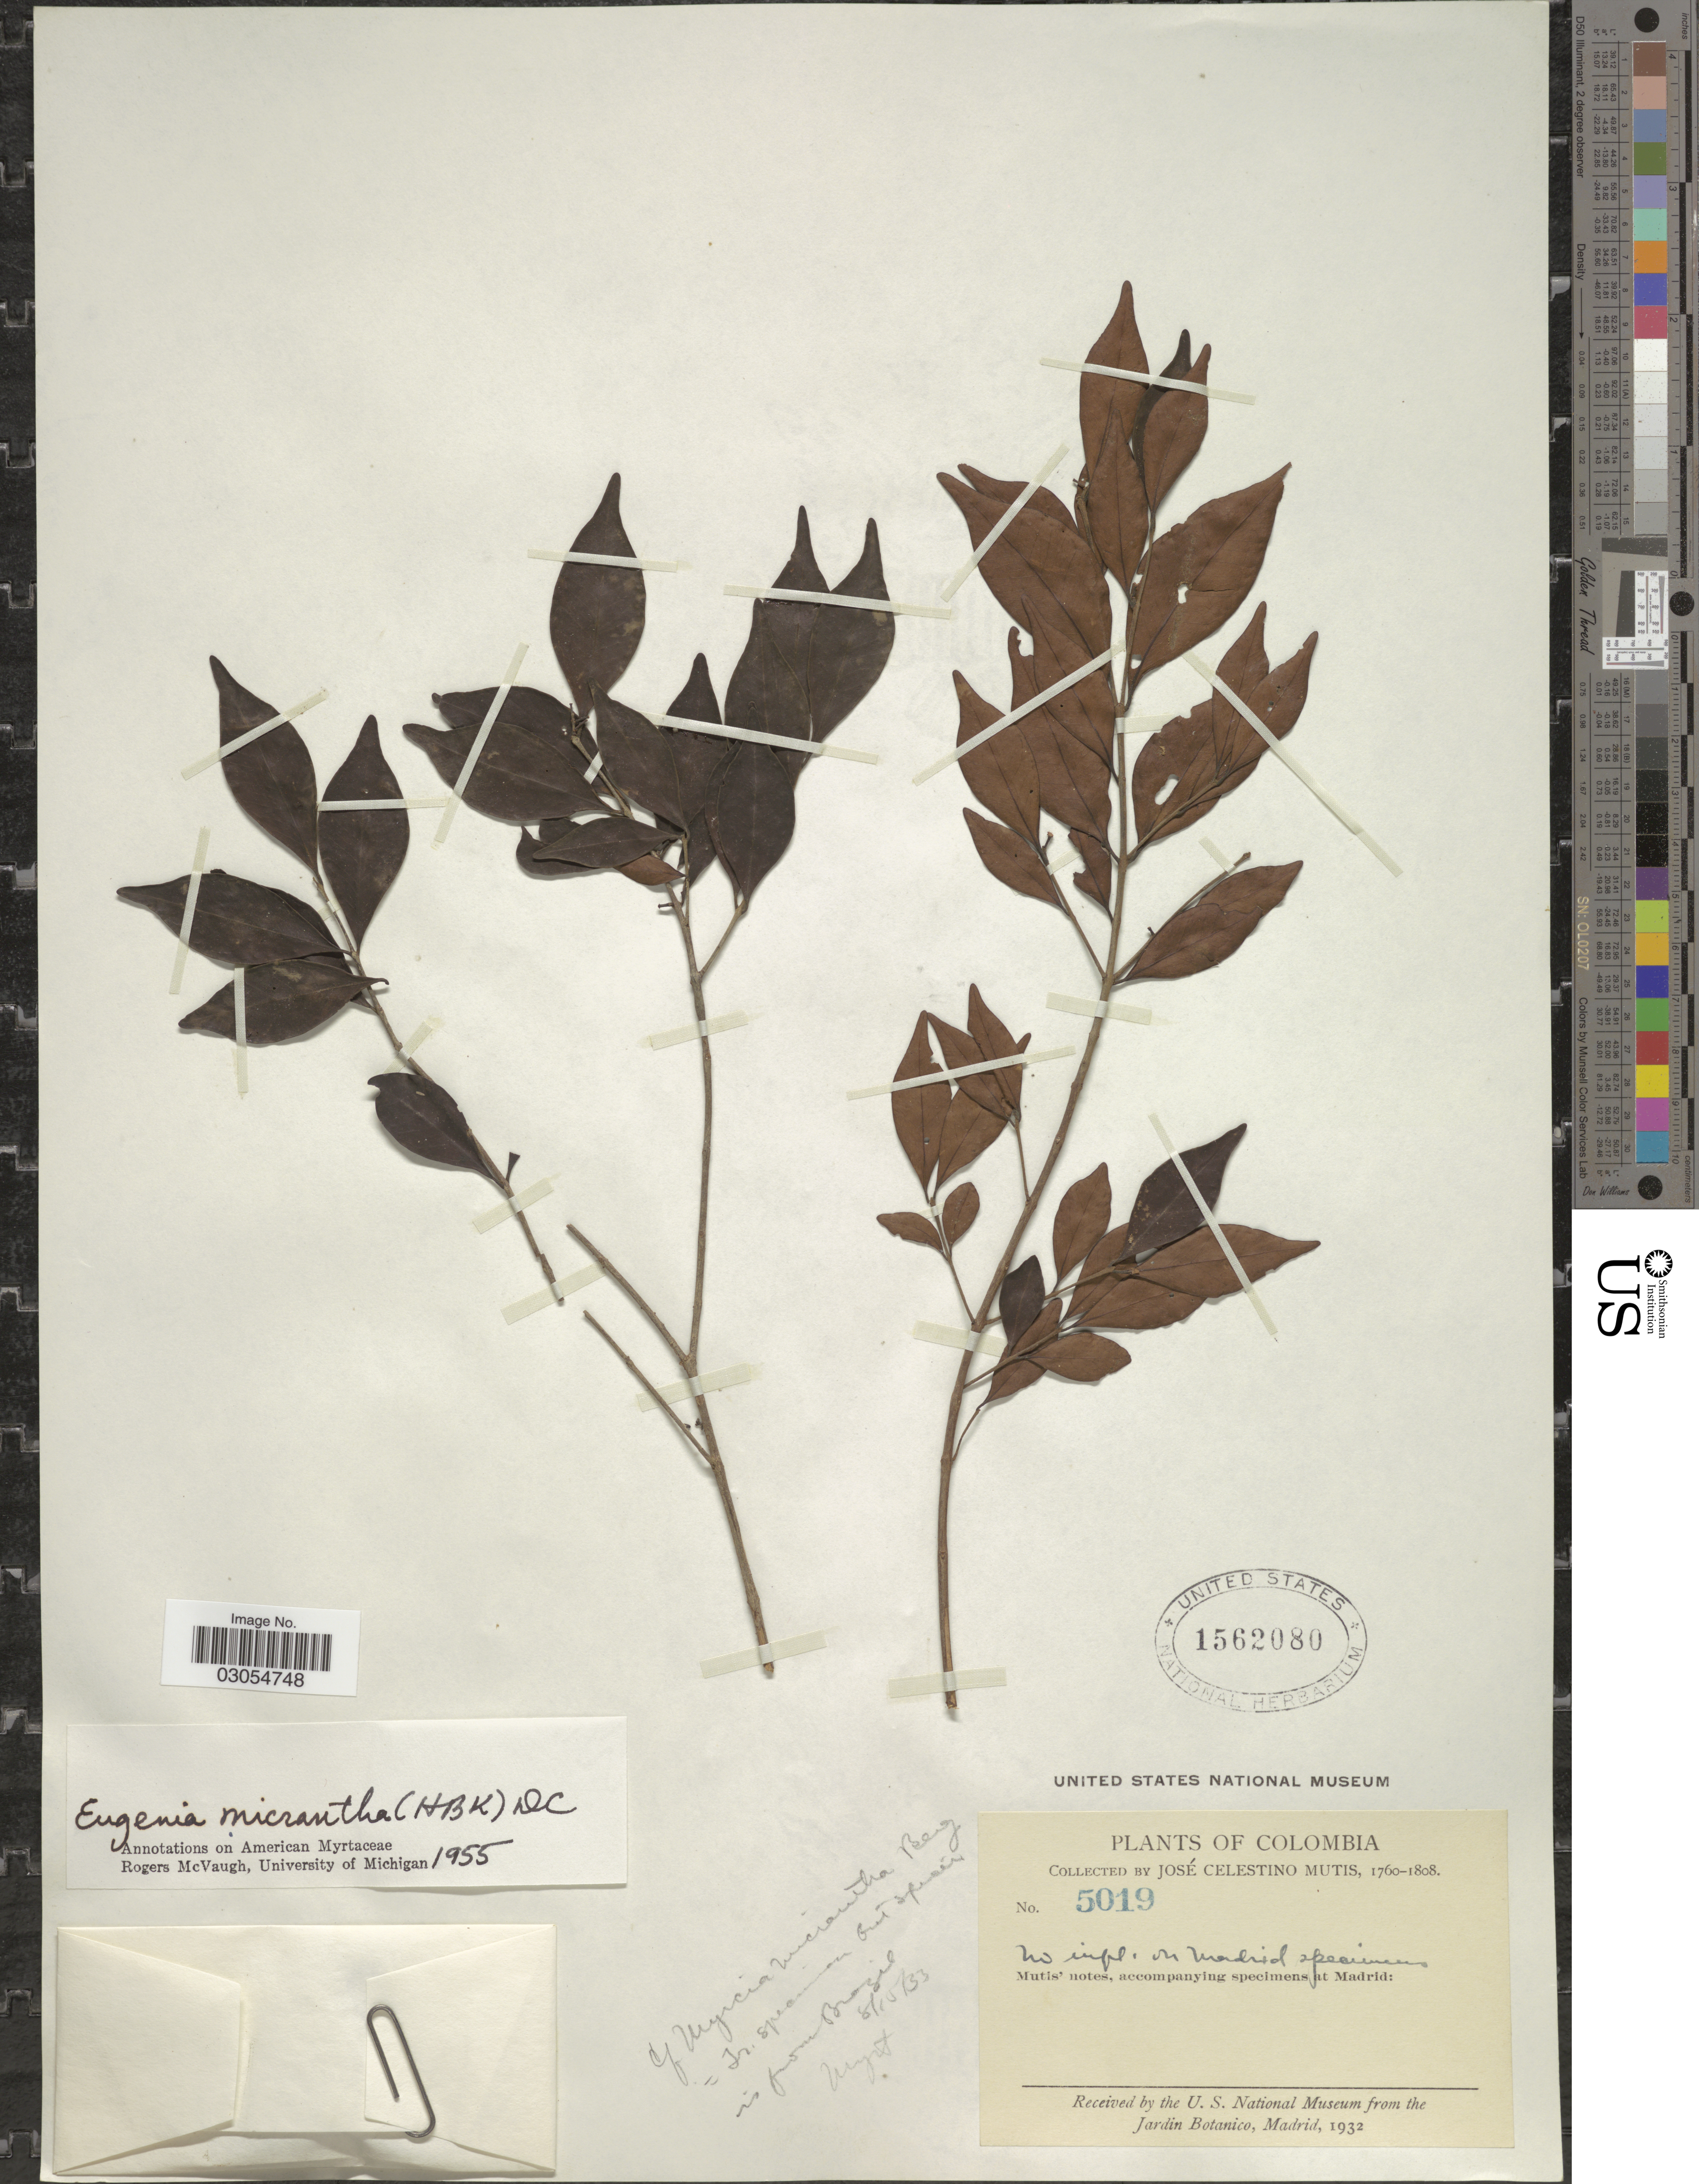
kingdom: Plantae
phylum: Tracheophyta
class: Magnoliopsida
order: Myrtales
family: Myrtaceae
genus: Eugenia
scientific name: Eugenia monticola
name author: (Sw.) DC.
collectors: J. C. B. Mutis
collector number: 5019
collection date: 1760/1808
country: Colombia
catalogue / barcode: US 1562080